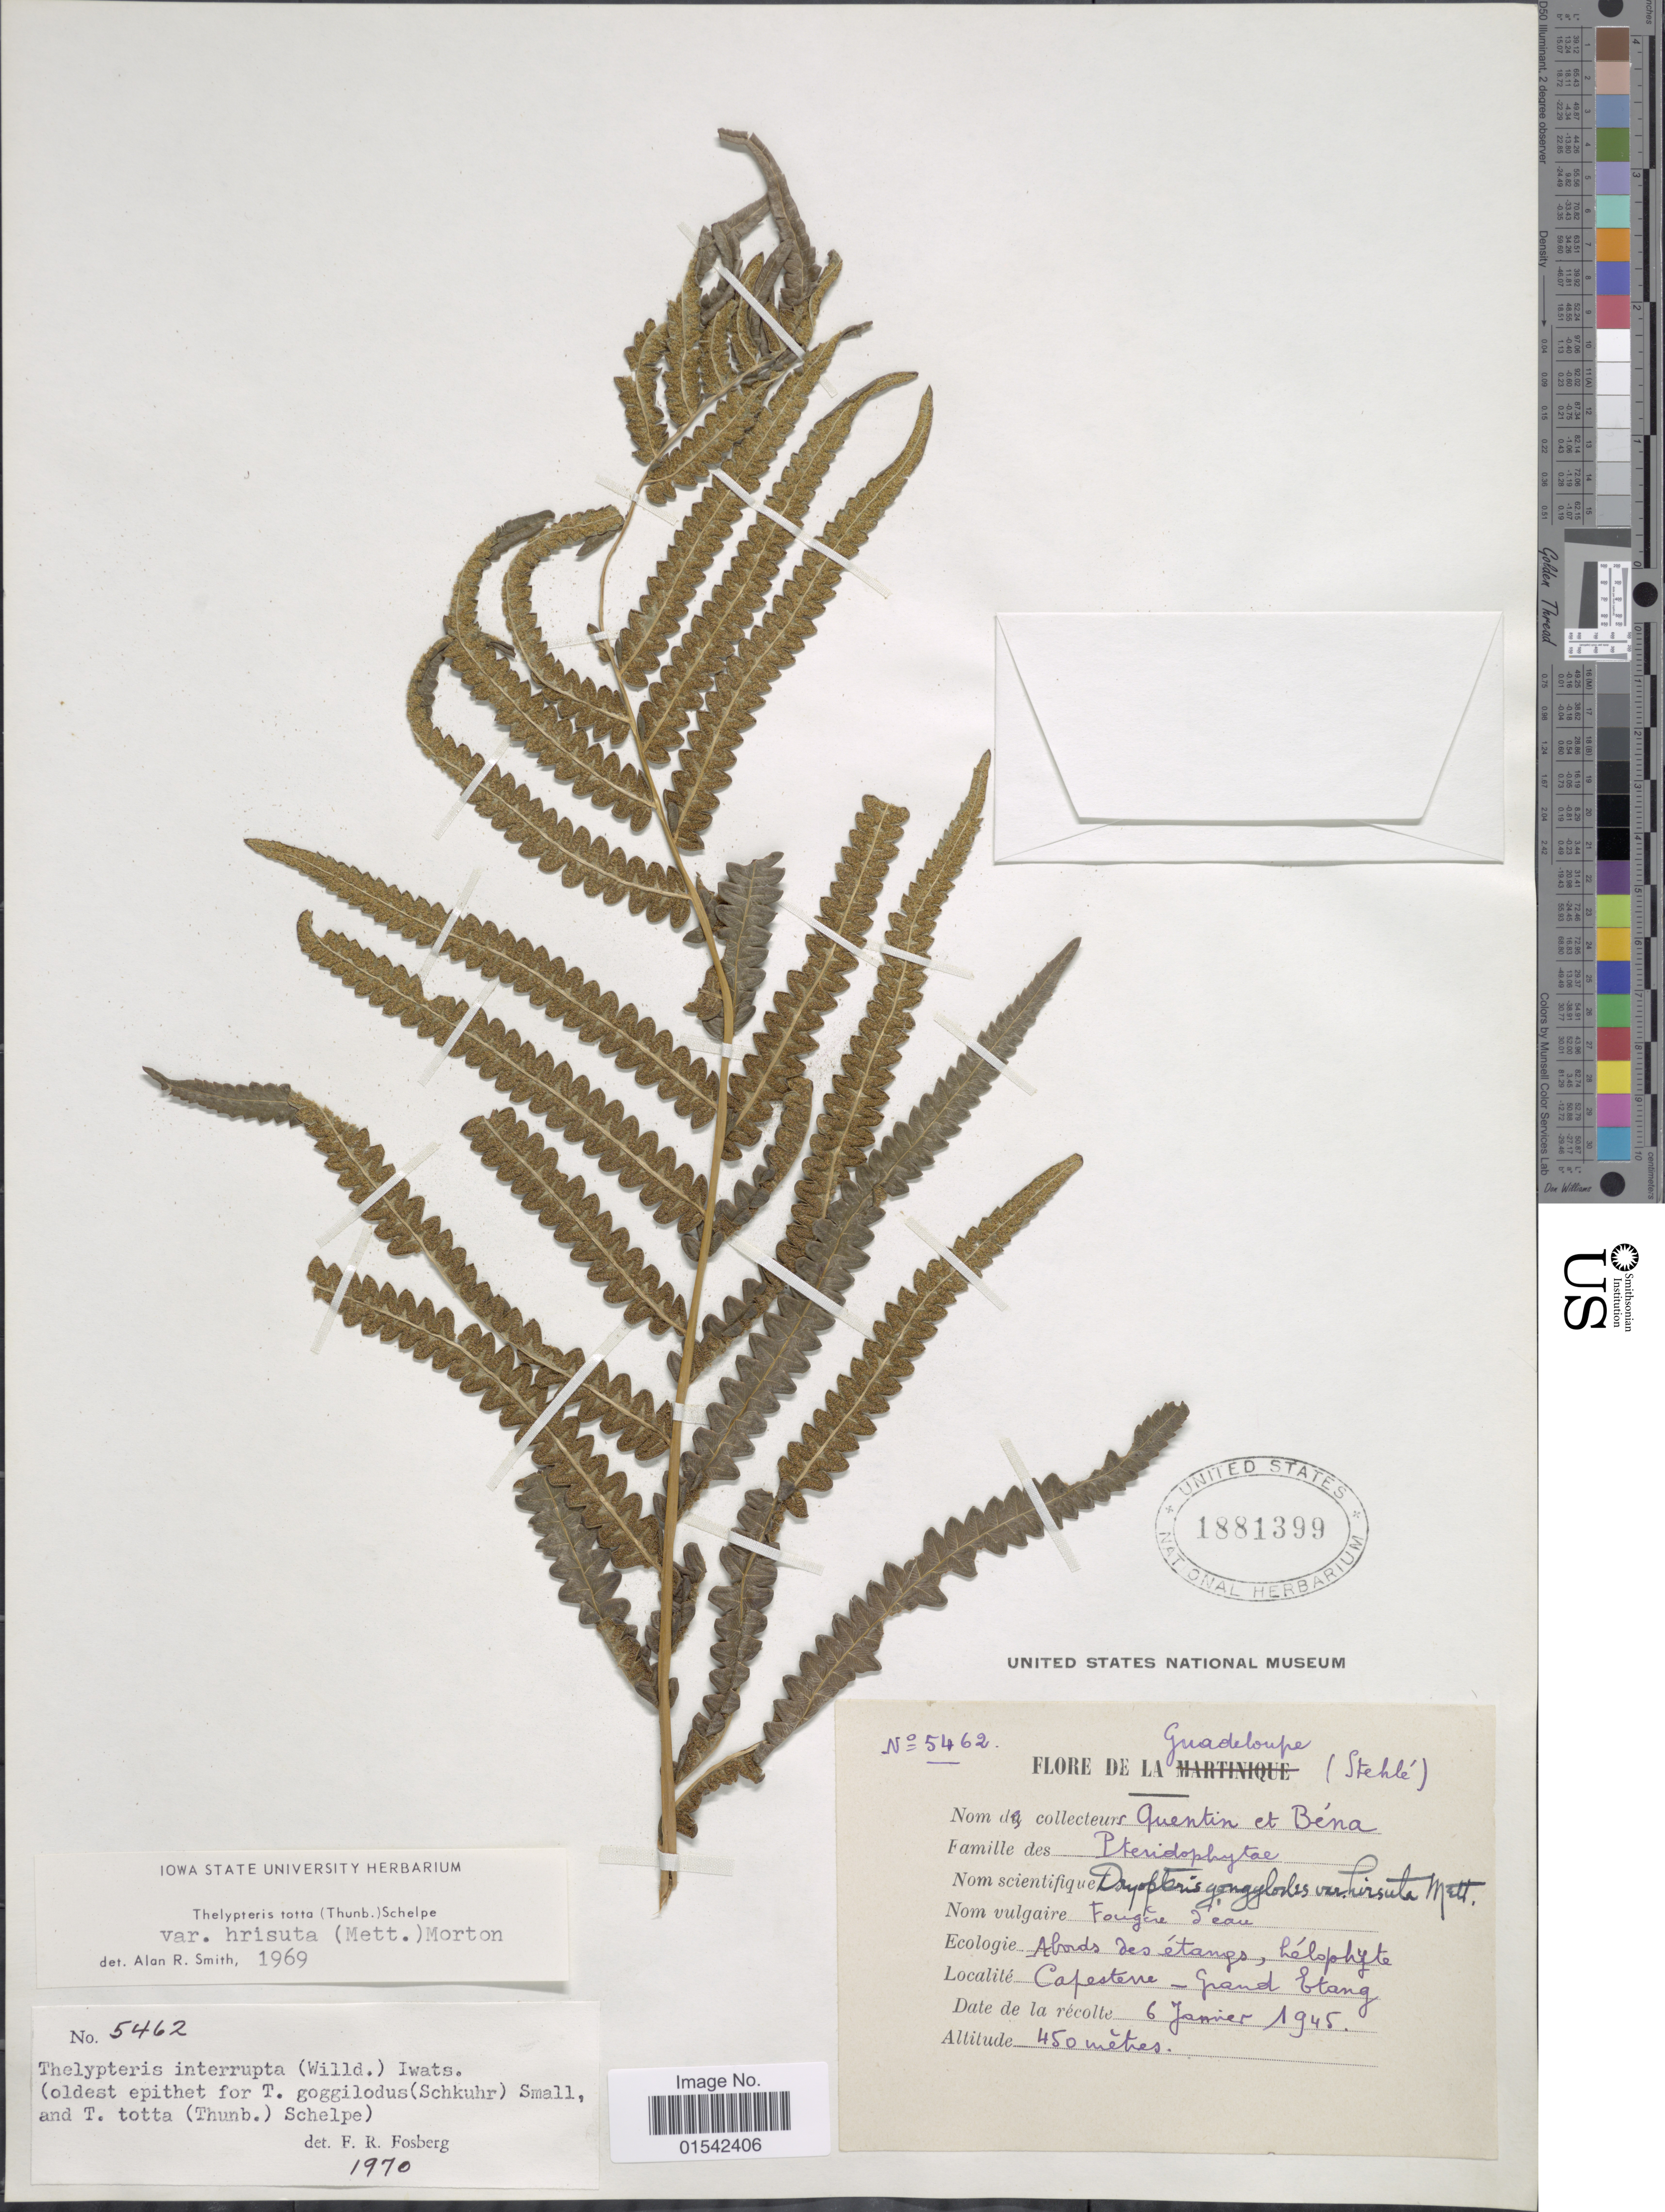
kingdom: Plantae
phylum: Tracheophyta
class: Polypodiopsida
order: Polypodiales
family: Thelypteridaceae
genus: Cyclosorus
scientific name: Cyclosorus interruptus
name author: (Willd.) H. Itô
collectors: -. Quentin & -. Béna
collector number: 5462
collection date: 1945-01-06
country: Guadeloupe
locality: Abords des étangs, hélophyte, Capestere - Grand Etang [interpreted]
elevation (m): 450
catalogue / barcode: US 1881399